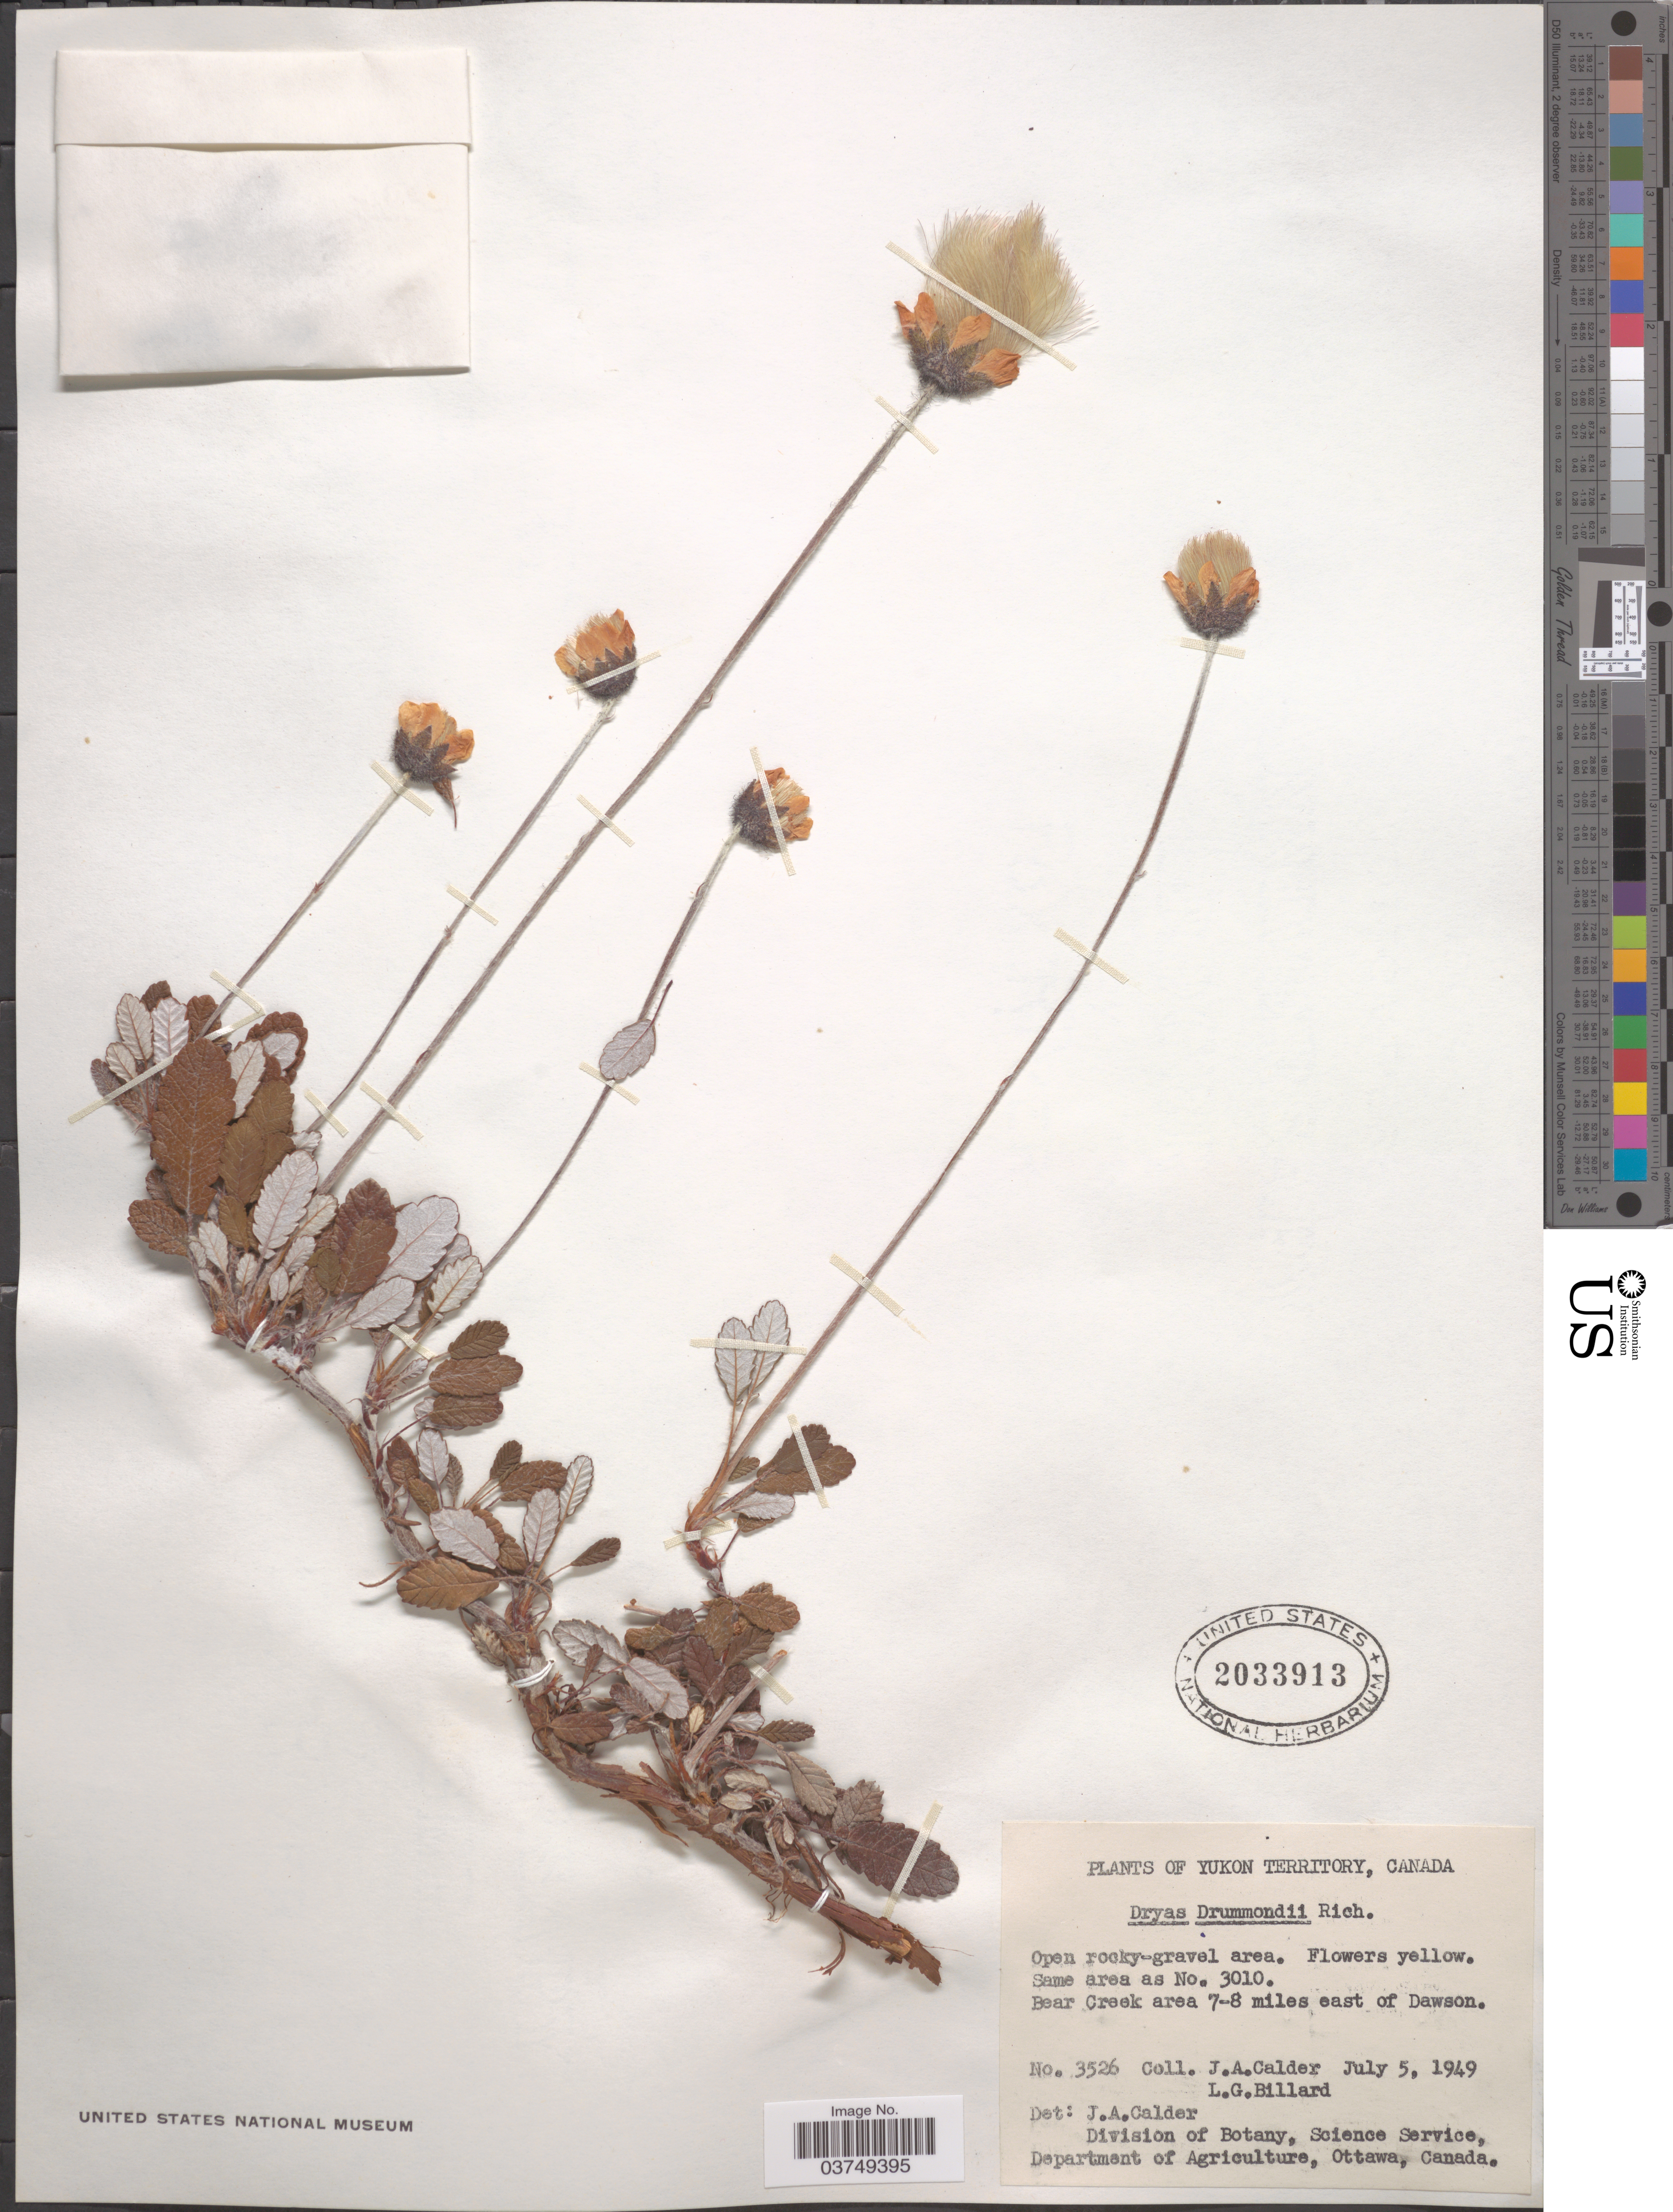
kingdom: Plantae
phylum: Tracheophyta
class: Magnoliopsida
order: Rosales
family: Rosaceae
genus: Dryas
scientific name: Dryas drummondii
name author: Hook. & Richardson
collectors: J. A. Calder & L. Billard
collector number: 3526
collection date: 1949-07-05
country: Canada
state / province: Yukon Territory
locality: Bear Creek area 7-8 miles east of Dawson.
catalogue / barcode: US 2033913